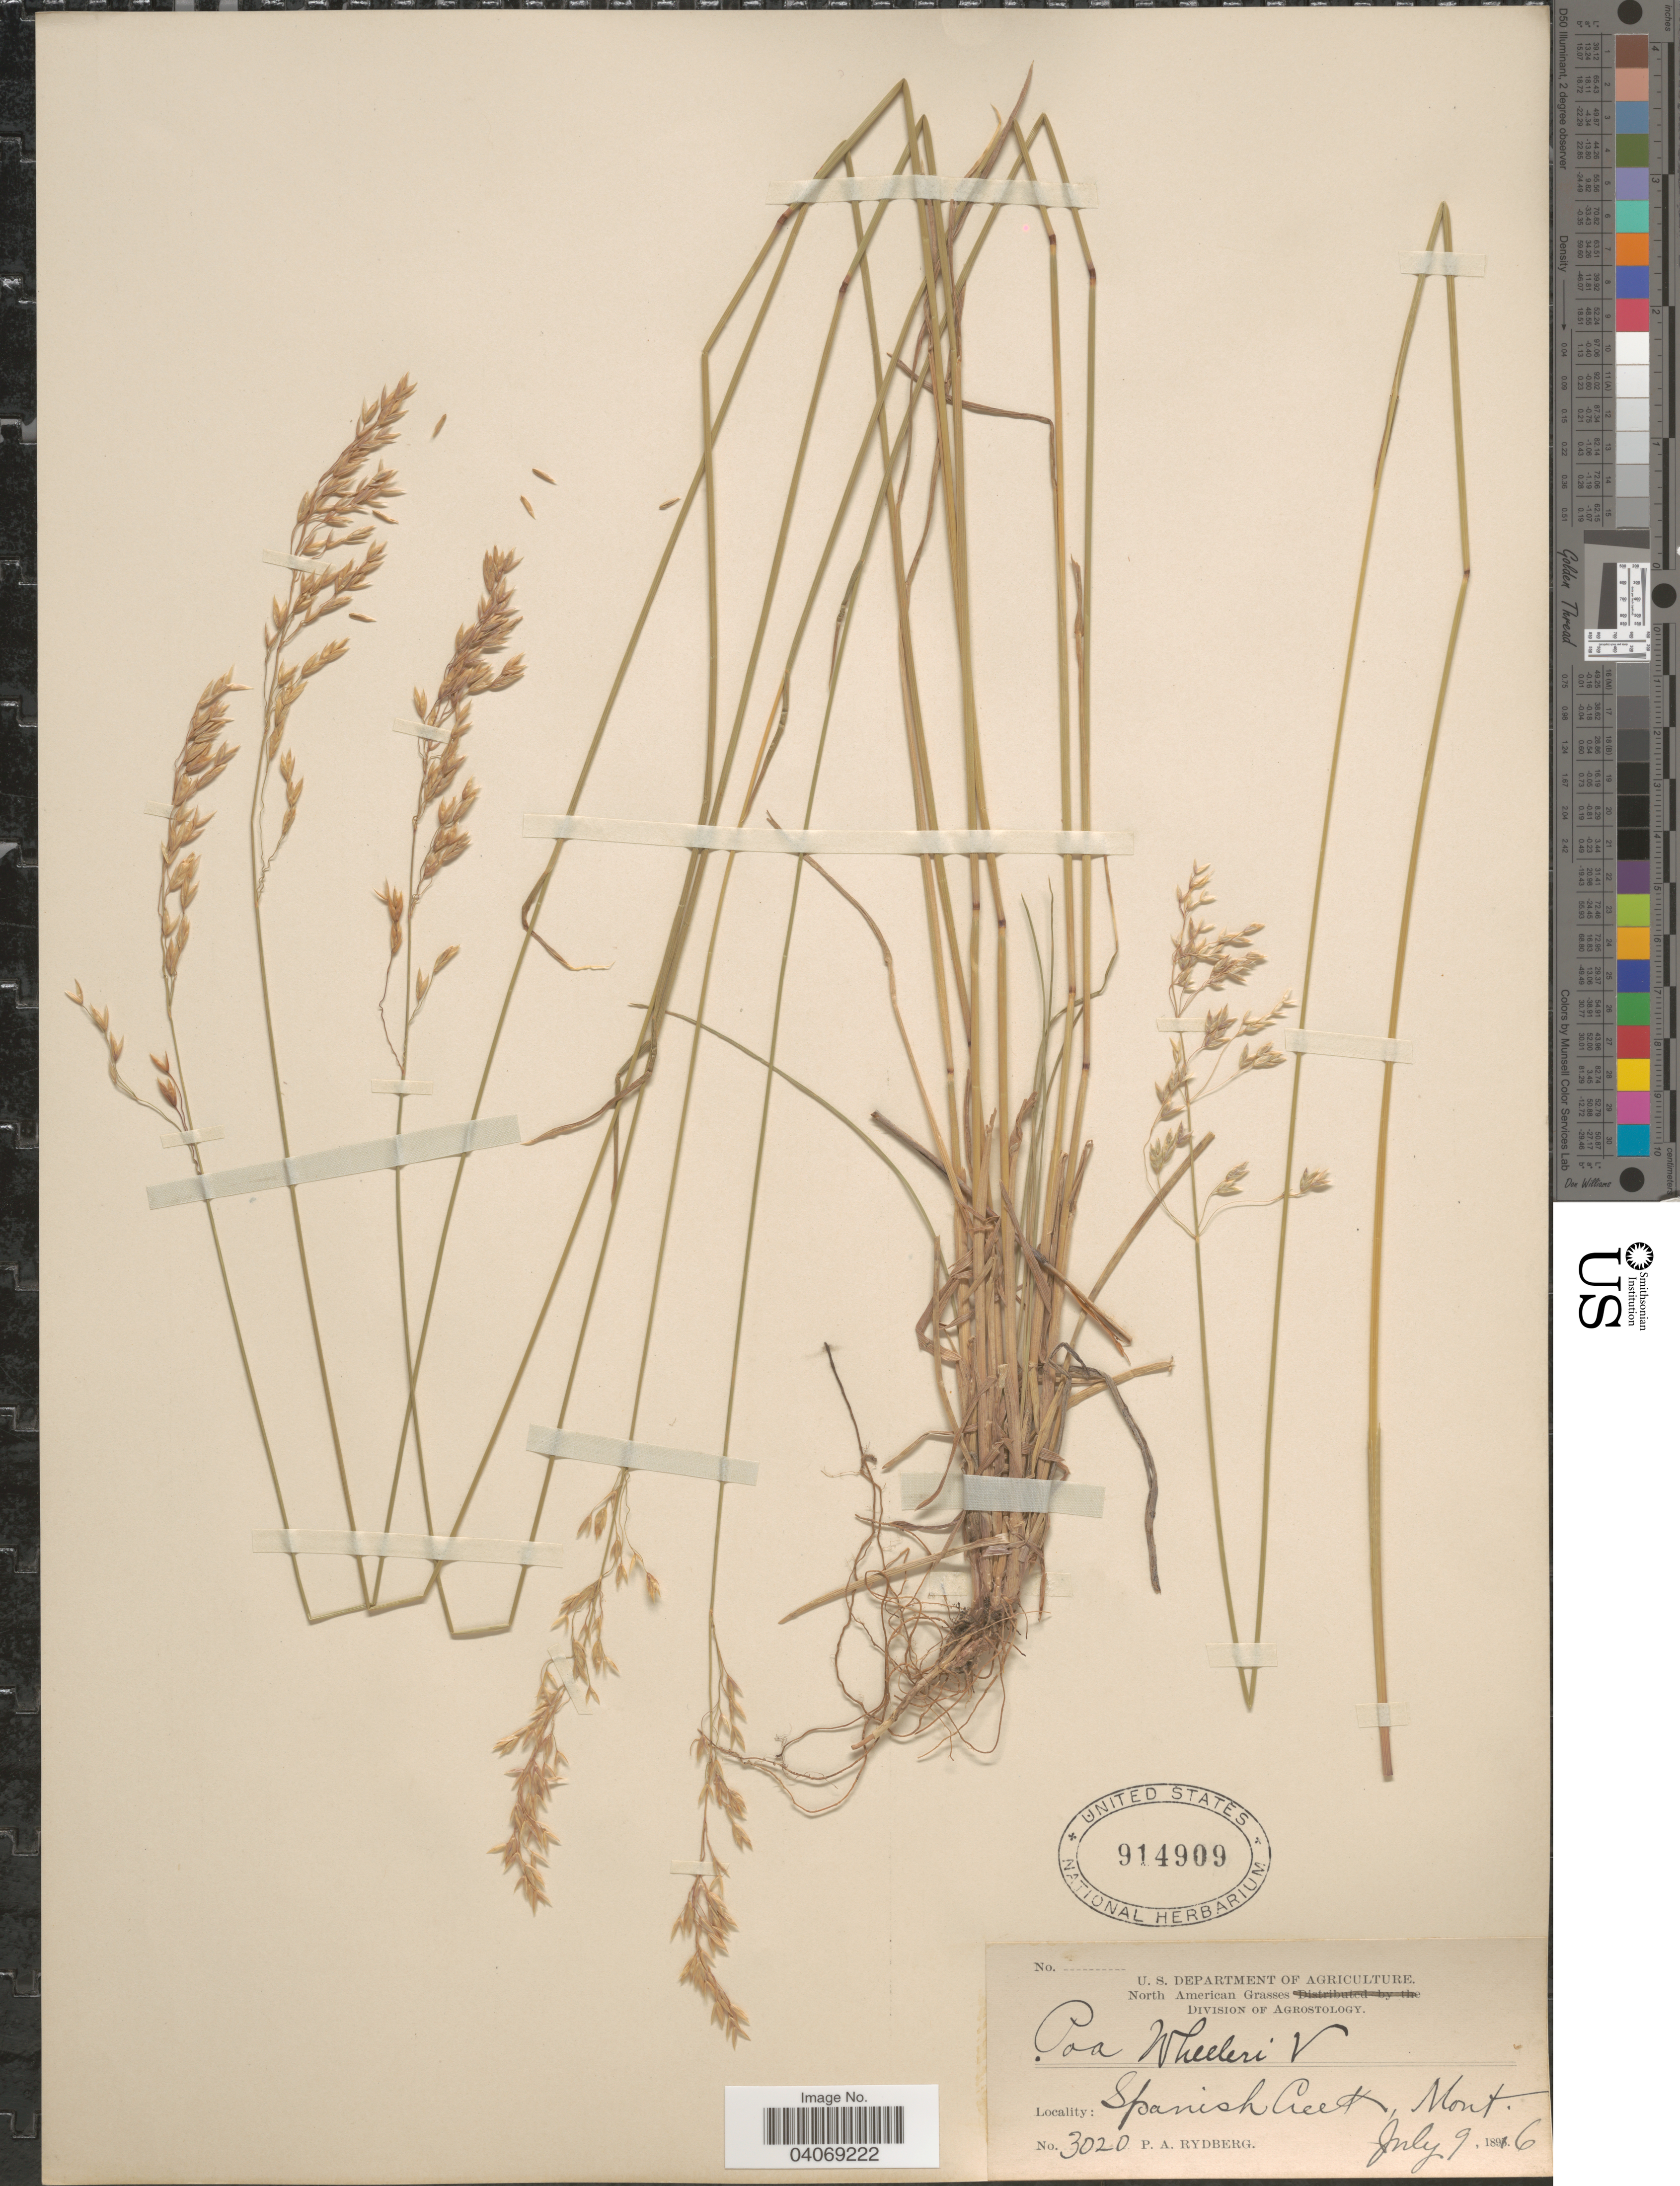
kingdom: Plantae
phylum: Tracheophyta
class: Liliopsida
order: Poales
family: Poaceae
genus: Poa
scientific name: Poa wheeleri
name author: Vasey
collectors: P. A. Rydberg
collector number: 3020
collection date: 1896-07-09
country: United States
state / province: Montana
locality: Spanish Creek.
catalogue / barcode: US 914909